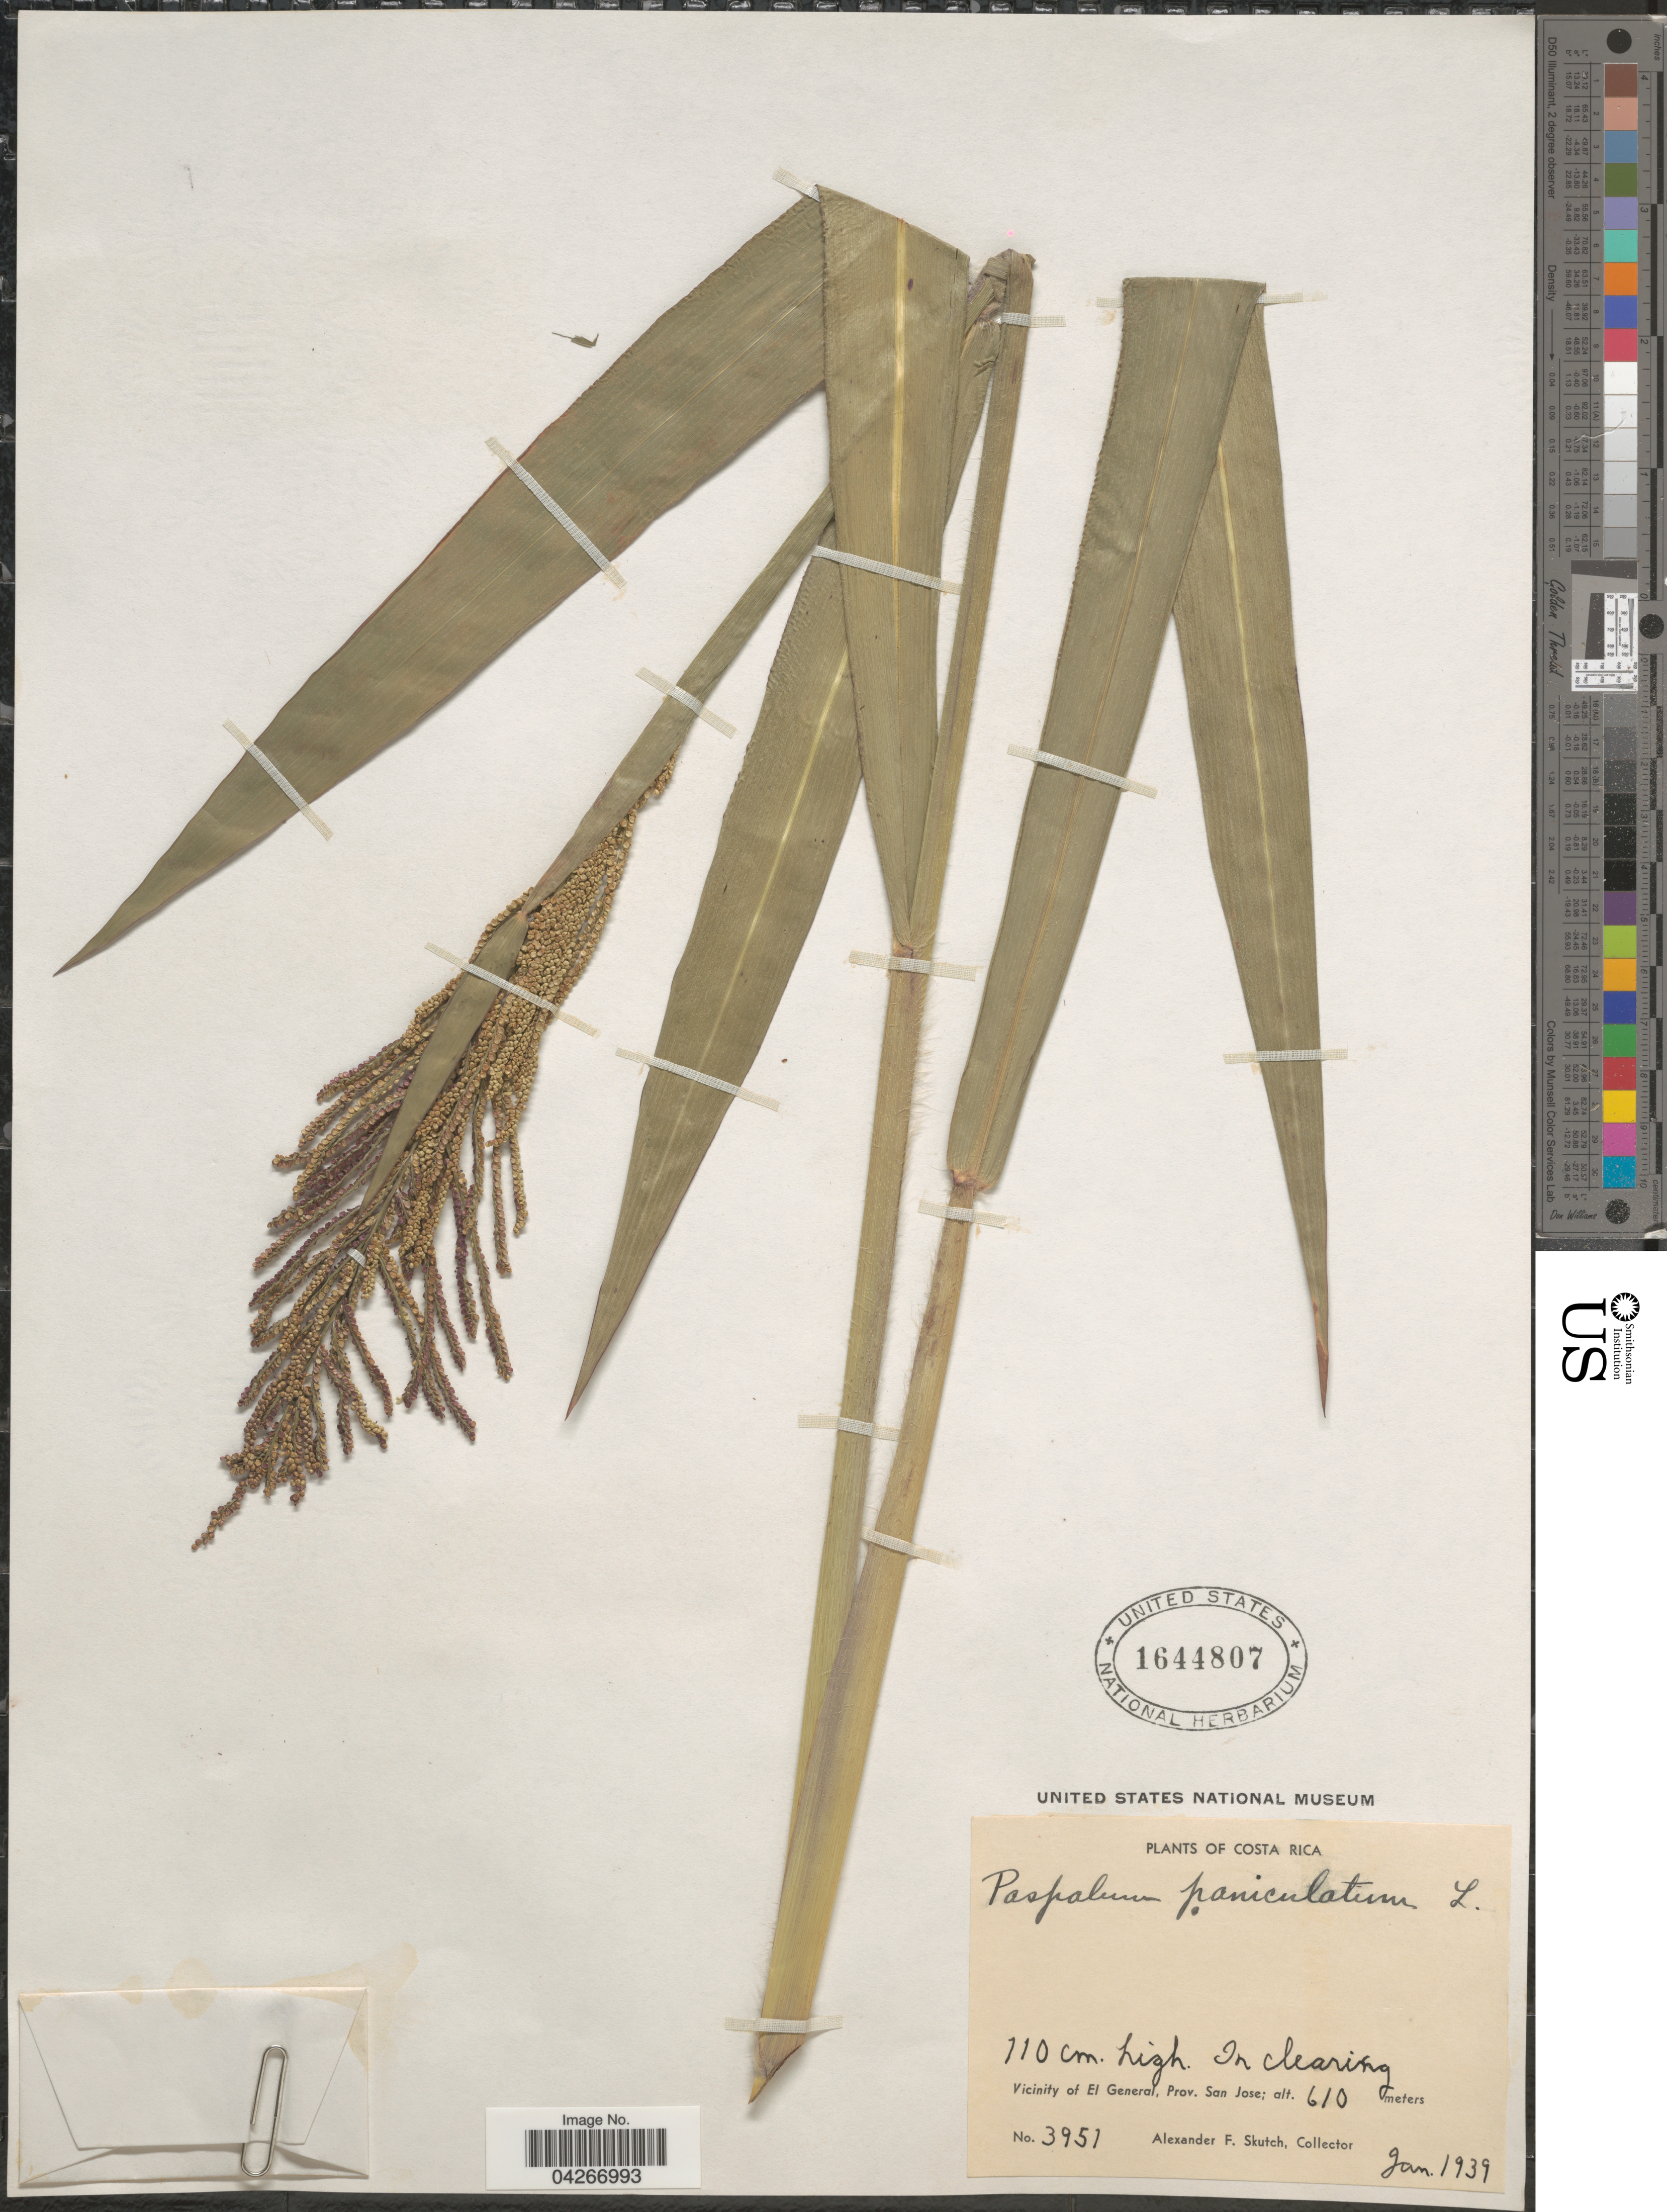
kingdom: Plantae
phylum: Tracheophyta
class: Liliopsida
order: Poales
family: Poaceae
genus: Paspalum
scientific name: Paspalum paniculatum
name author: L.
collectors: A. F. Skutch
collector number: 3951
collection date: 1939-01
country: Costa Rica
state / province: San José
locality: Vicinity of El General.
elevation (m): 610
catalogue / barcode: US 1644807